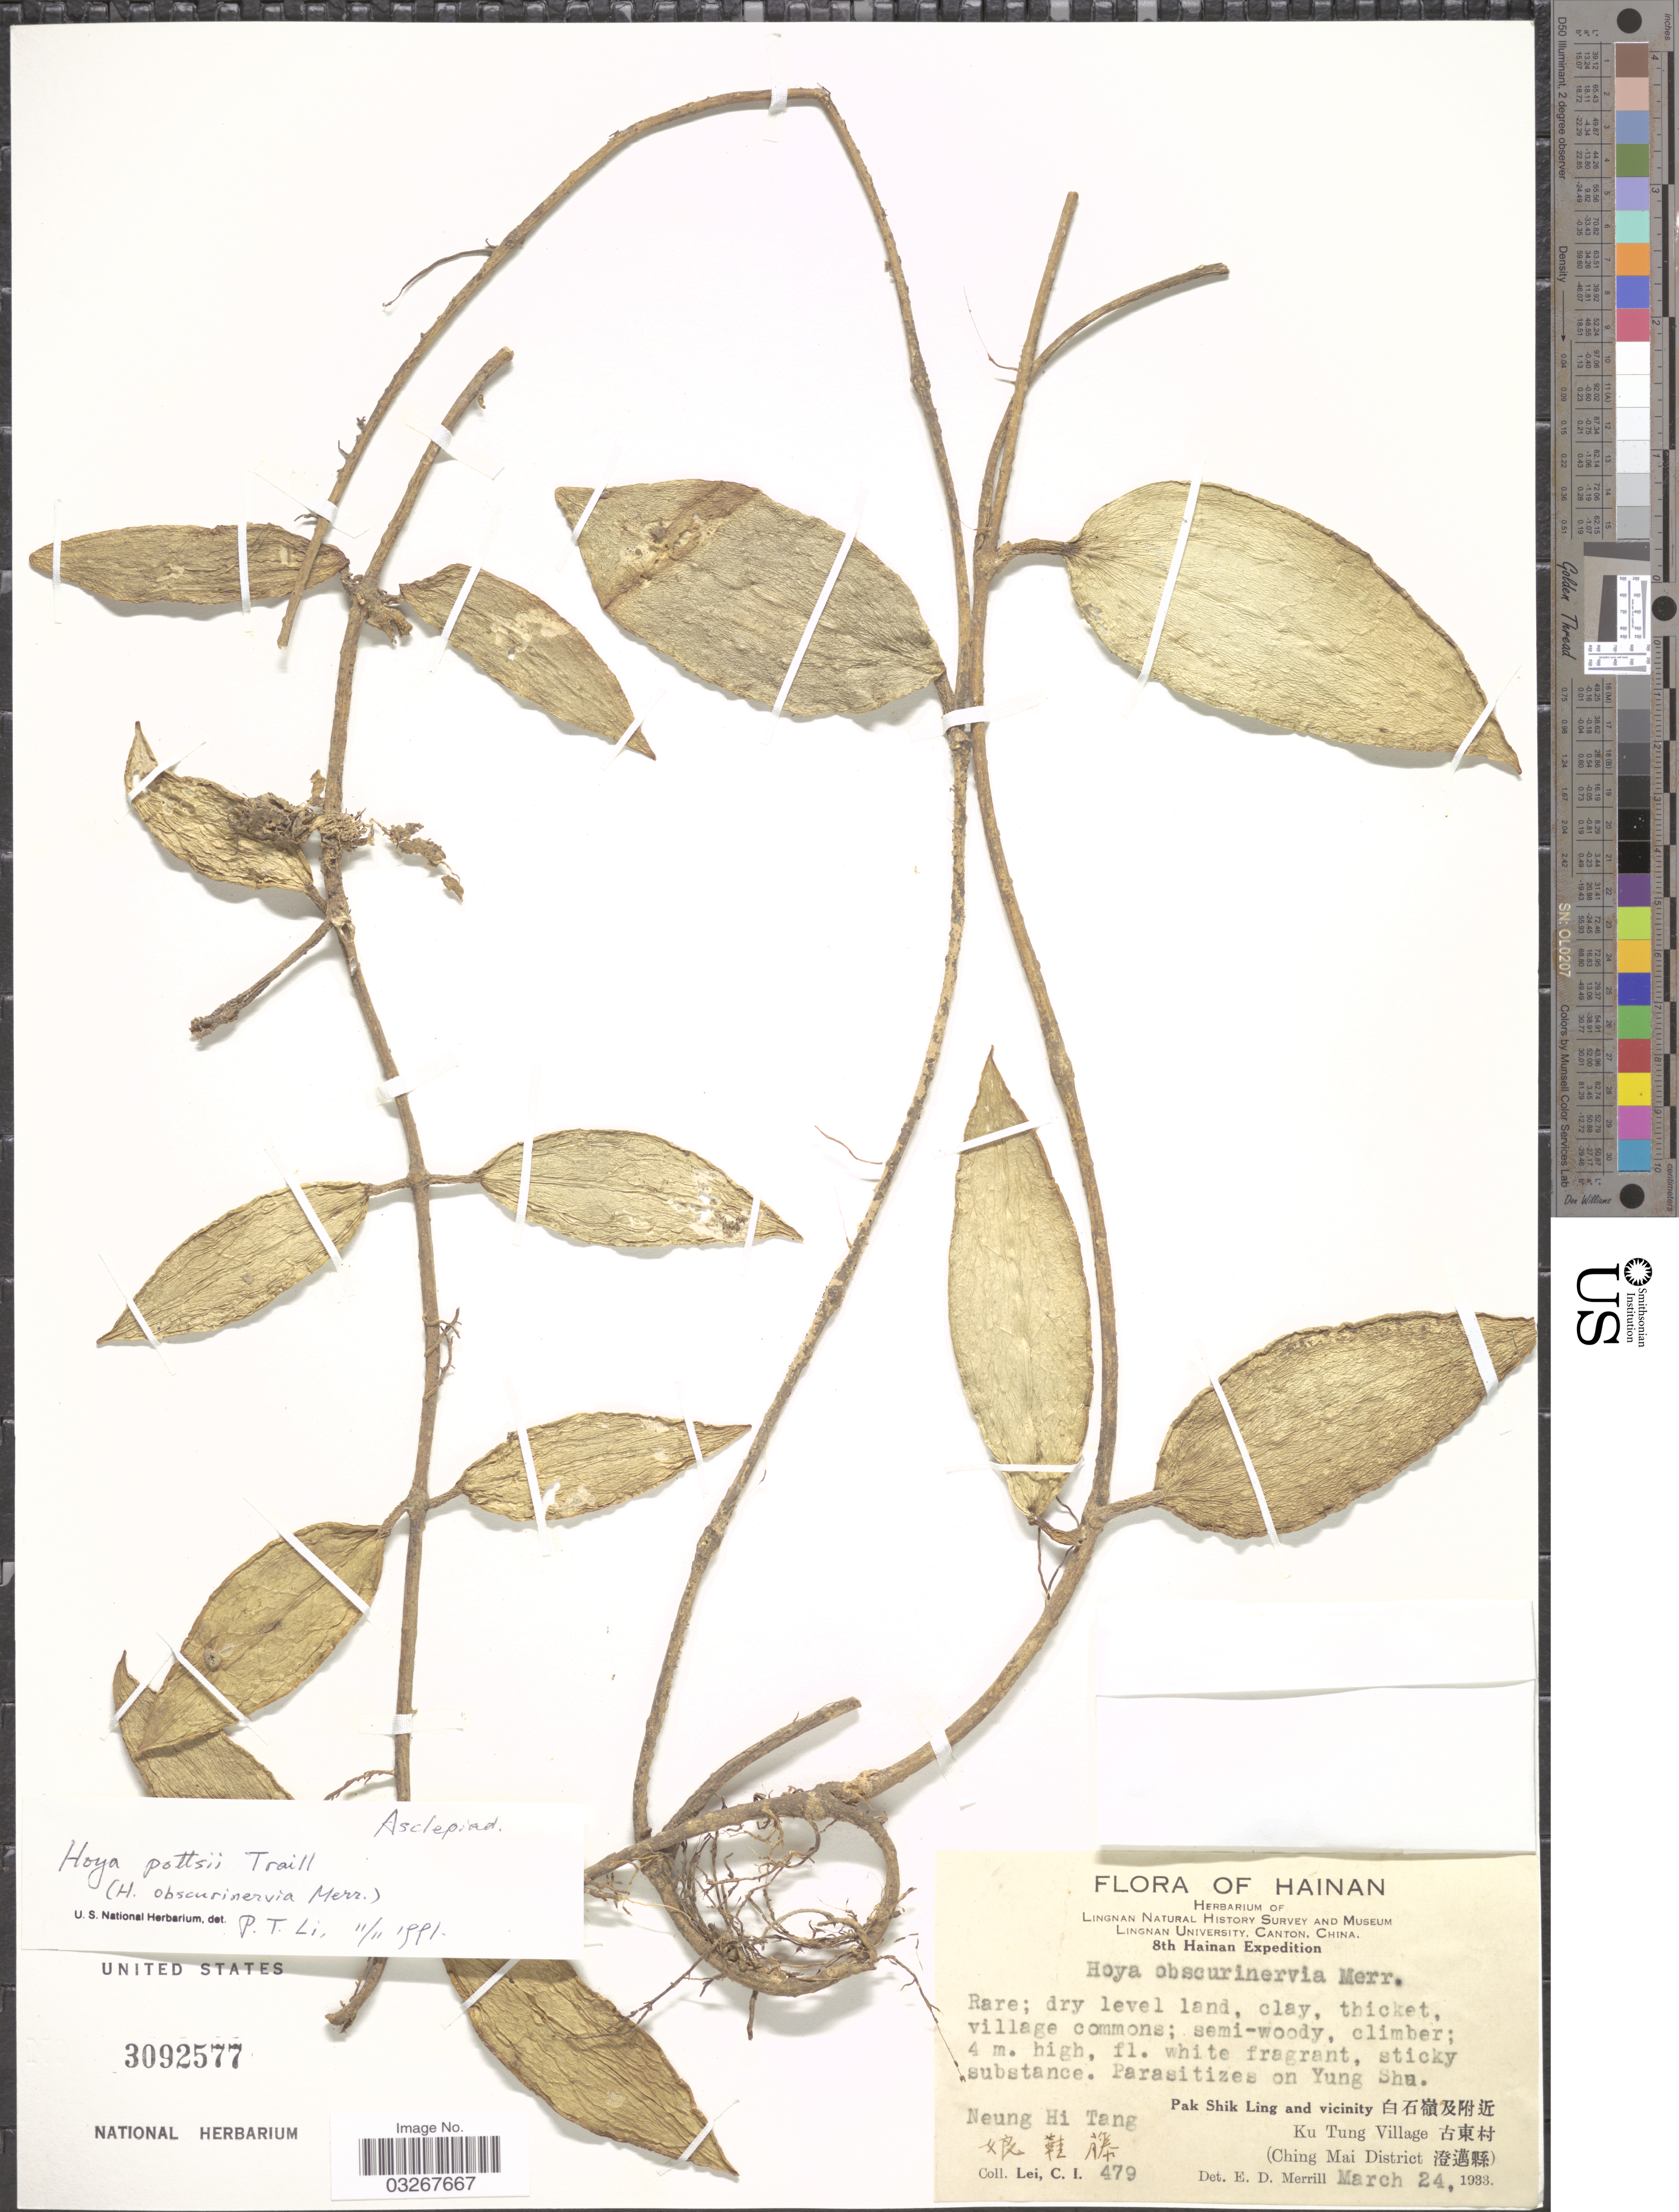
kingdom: Plantae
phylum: Tracheophyta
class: Magnoliopsida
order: Gentianales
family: Apocynaceae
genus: Hoya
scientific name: Hoya pottsii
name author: Traill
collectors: C. I. Lei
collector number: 479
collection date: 1933-03-24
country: China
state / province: Hainan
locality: Yung Shu, Neung Hi Tang, Pak Shik Ling and vicinity, Ku Tung Village (Ching Mai District).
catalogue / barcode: US 3092577